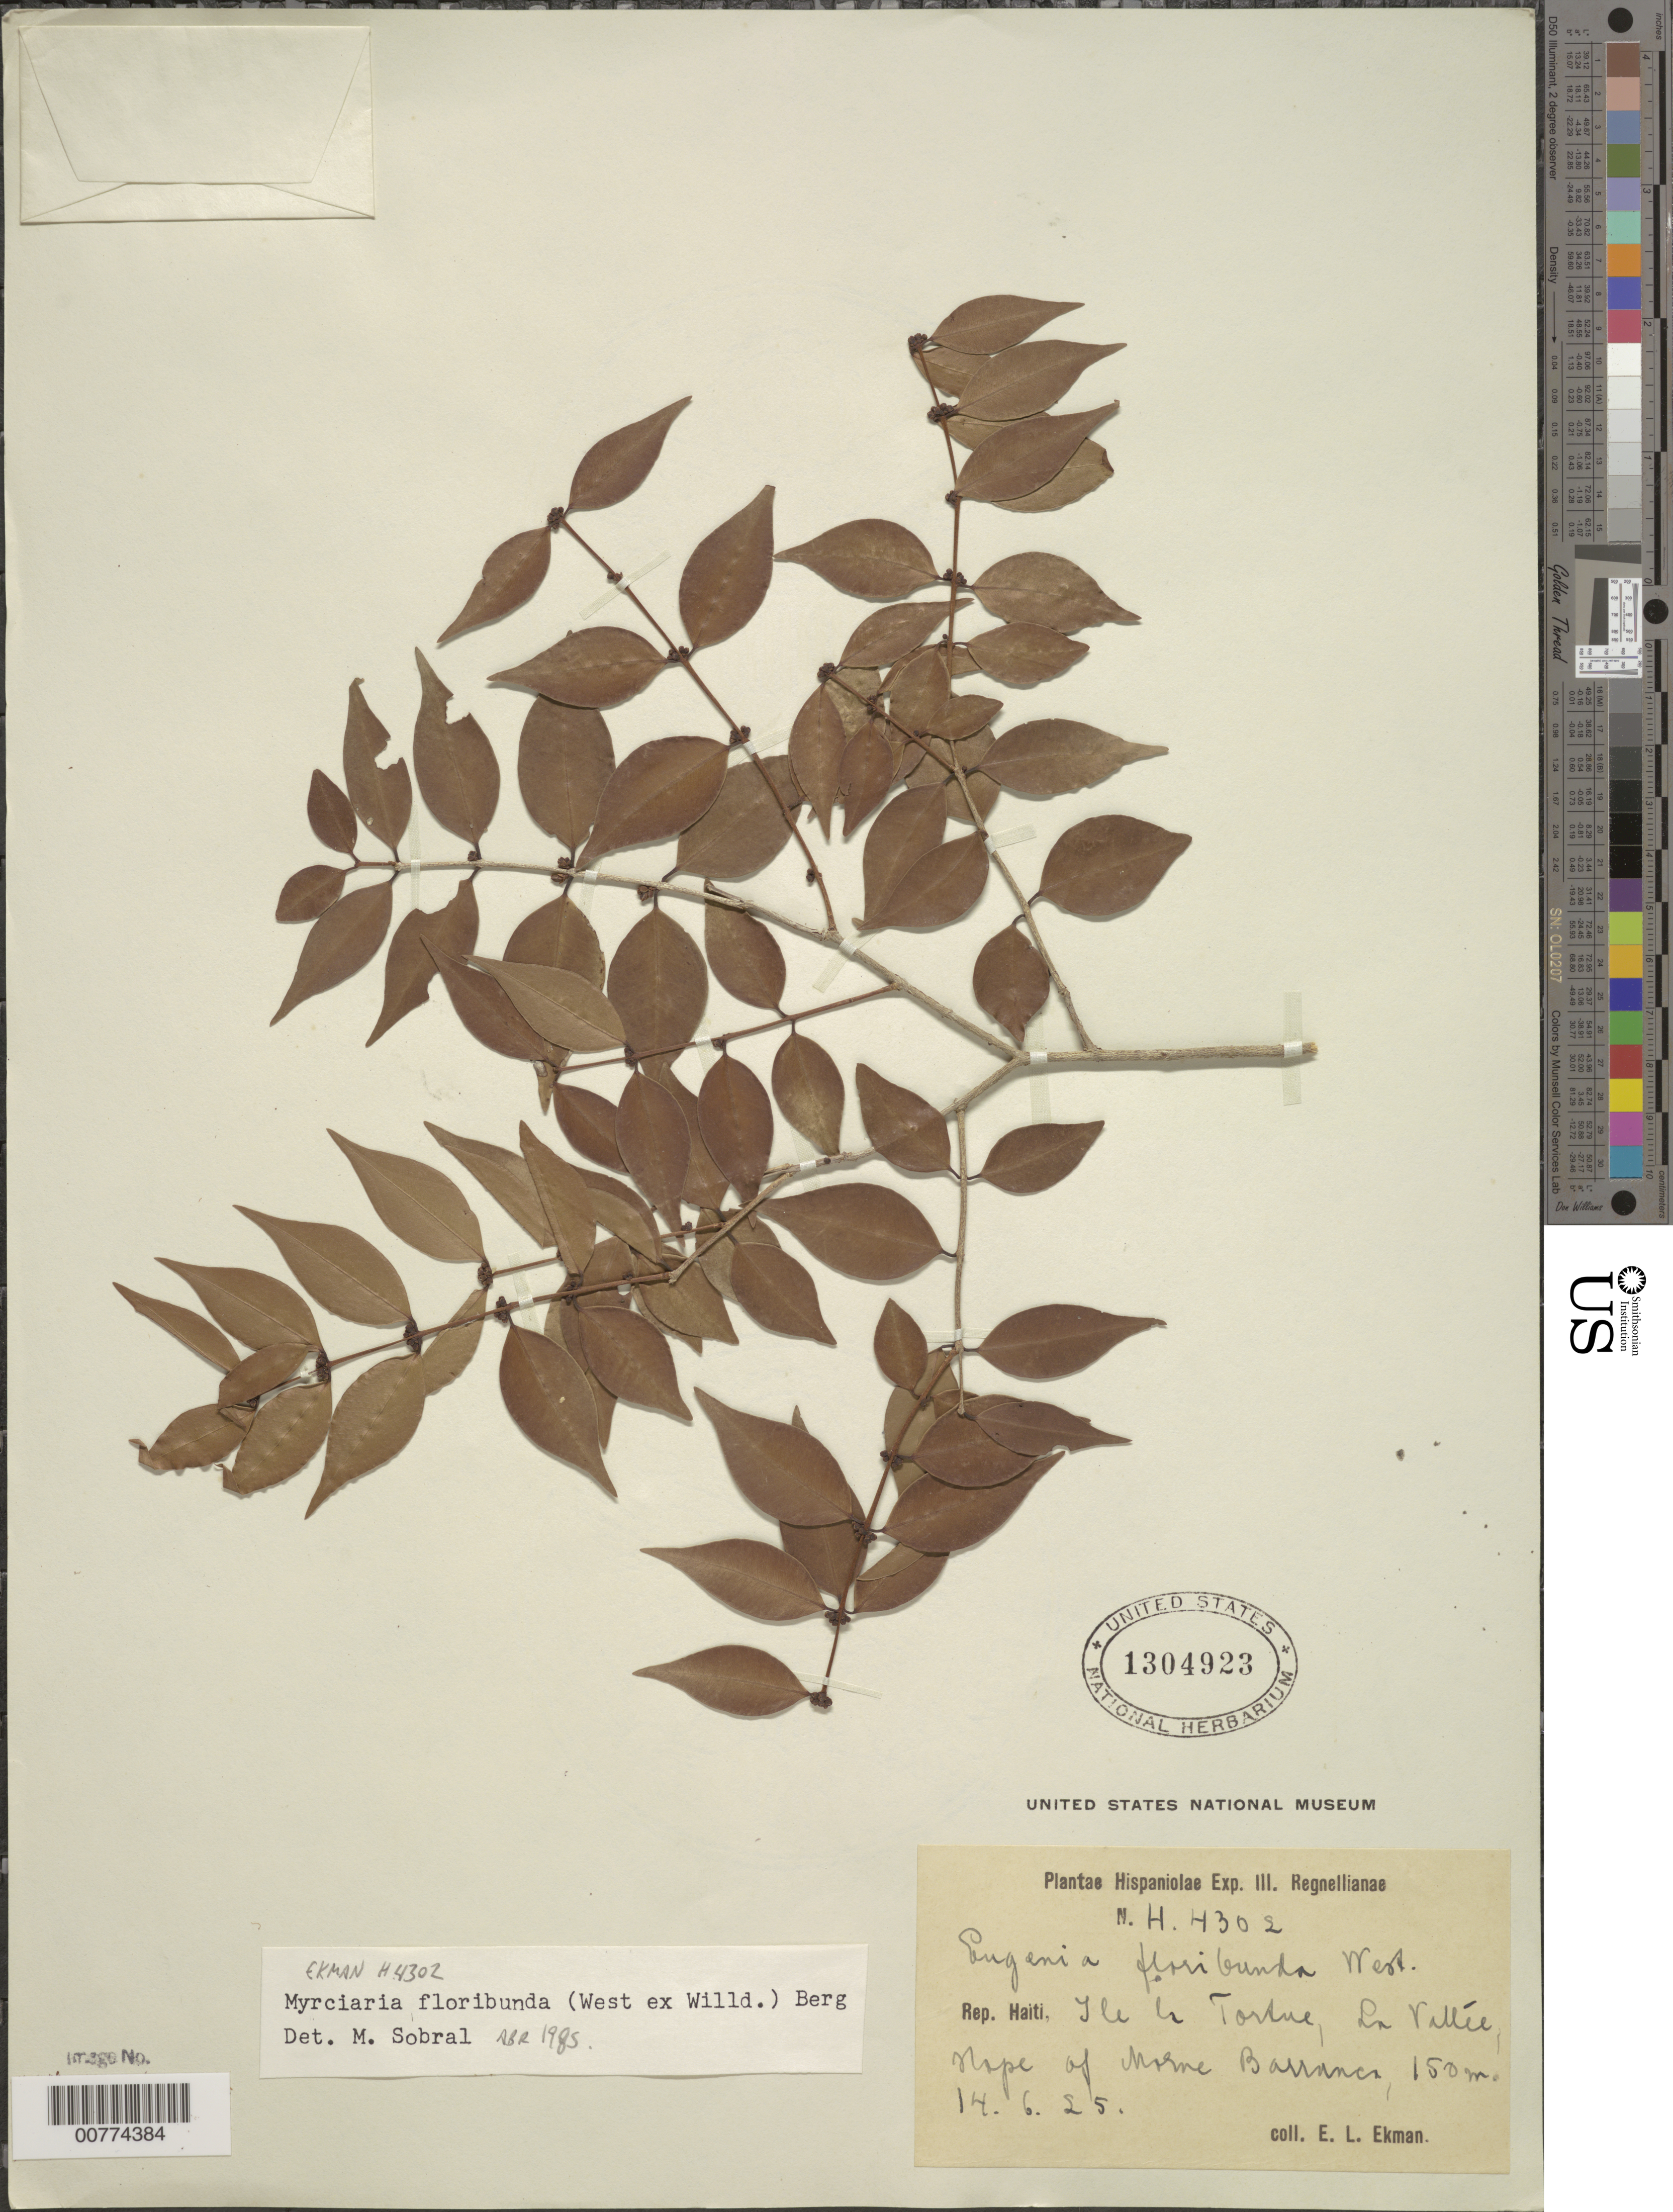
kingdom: Plantae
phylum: Tracheophyta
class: Magnoliopsida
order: Myrtales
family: Myrtaceae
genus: Myrciaria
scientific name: Myrciaria floribunda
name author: (H. West ex Willd.) O. Berg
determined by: Sobral, M.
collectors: E. L. Ekman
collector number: H 4302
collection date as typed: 14 Jun 1925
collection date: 1925-06-14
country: Haiti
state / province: Nord-Óuest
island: Île de la Tortue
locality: Ile la Tortue, La Vallée, Nape of Morne Barranca.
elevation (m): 150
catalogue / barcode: US 1304923